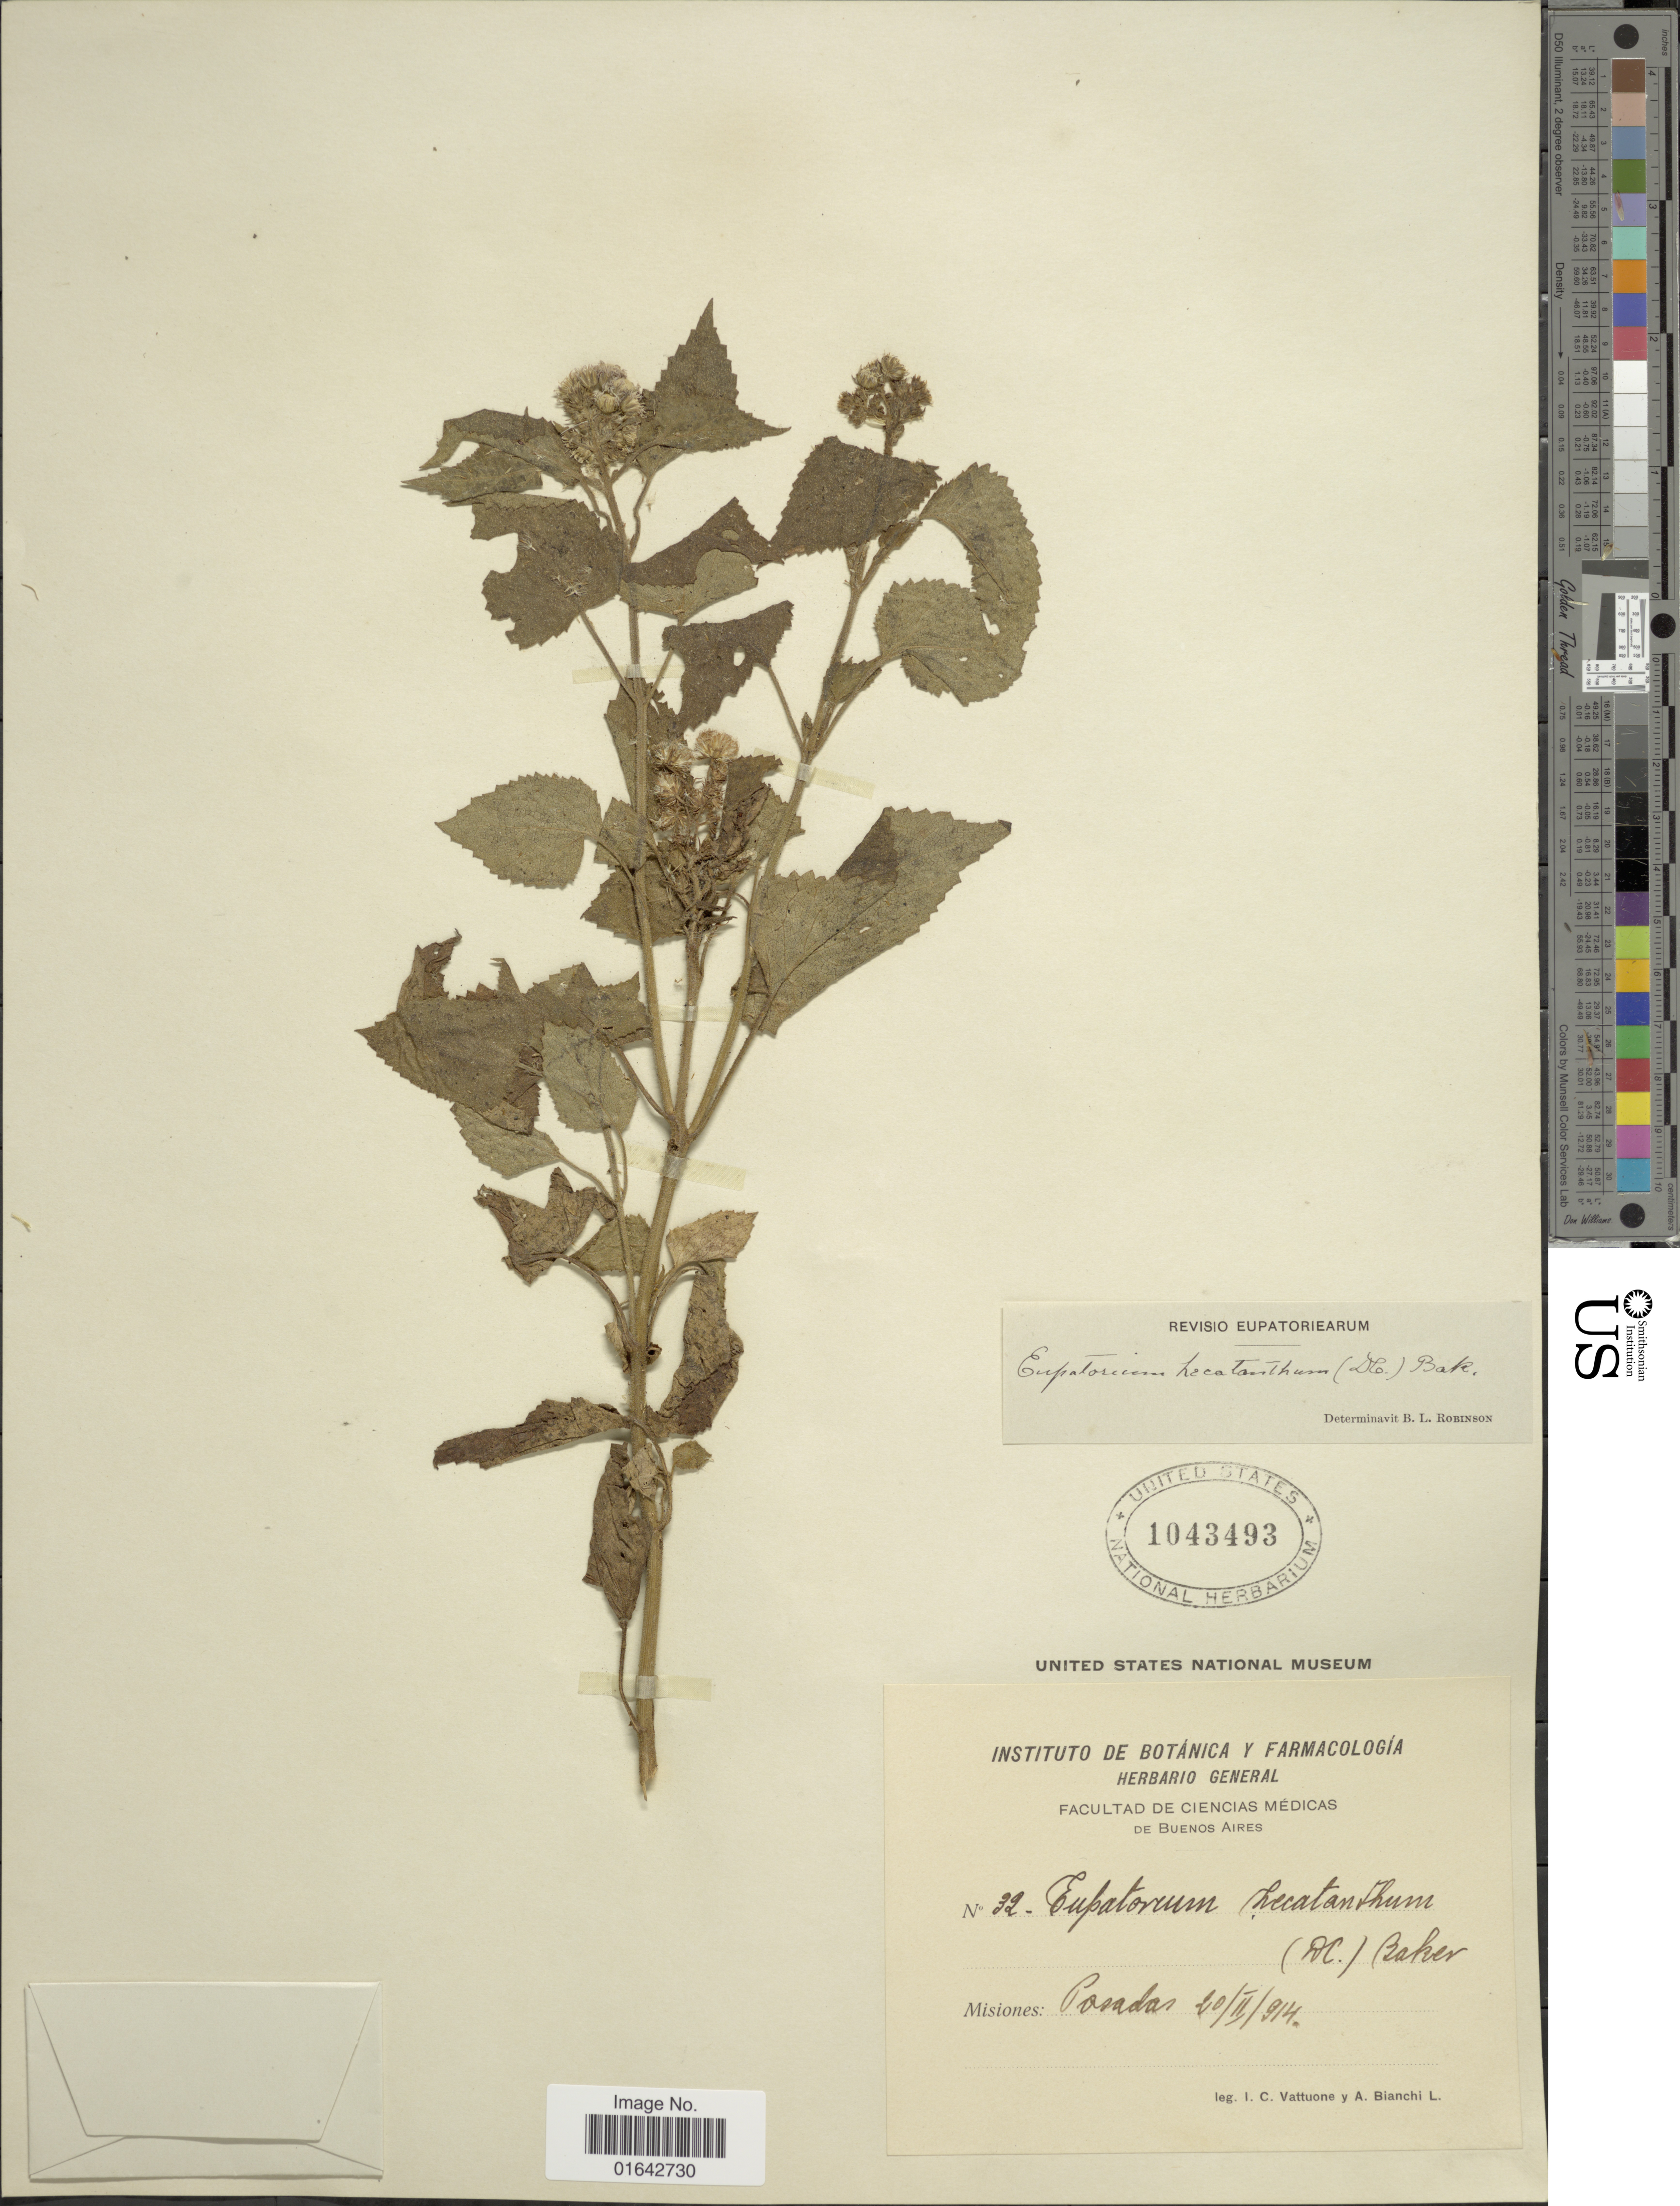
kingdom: Plantae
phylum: Tracheophyta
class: Magnoliopsida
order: Asterales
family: Asteraceae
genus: Urolepis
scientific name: Urolepis hecatantha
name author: (DC.) R.M. King & H. Rob.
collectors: I. Vattuone & L. Bianchi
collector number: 32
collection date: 1914-02-20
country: Argentina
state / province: Misiones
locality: Misiones: Posadas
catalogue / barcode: US 1043493